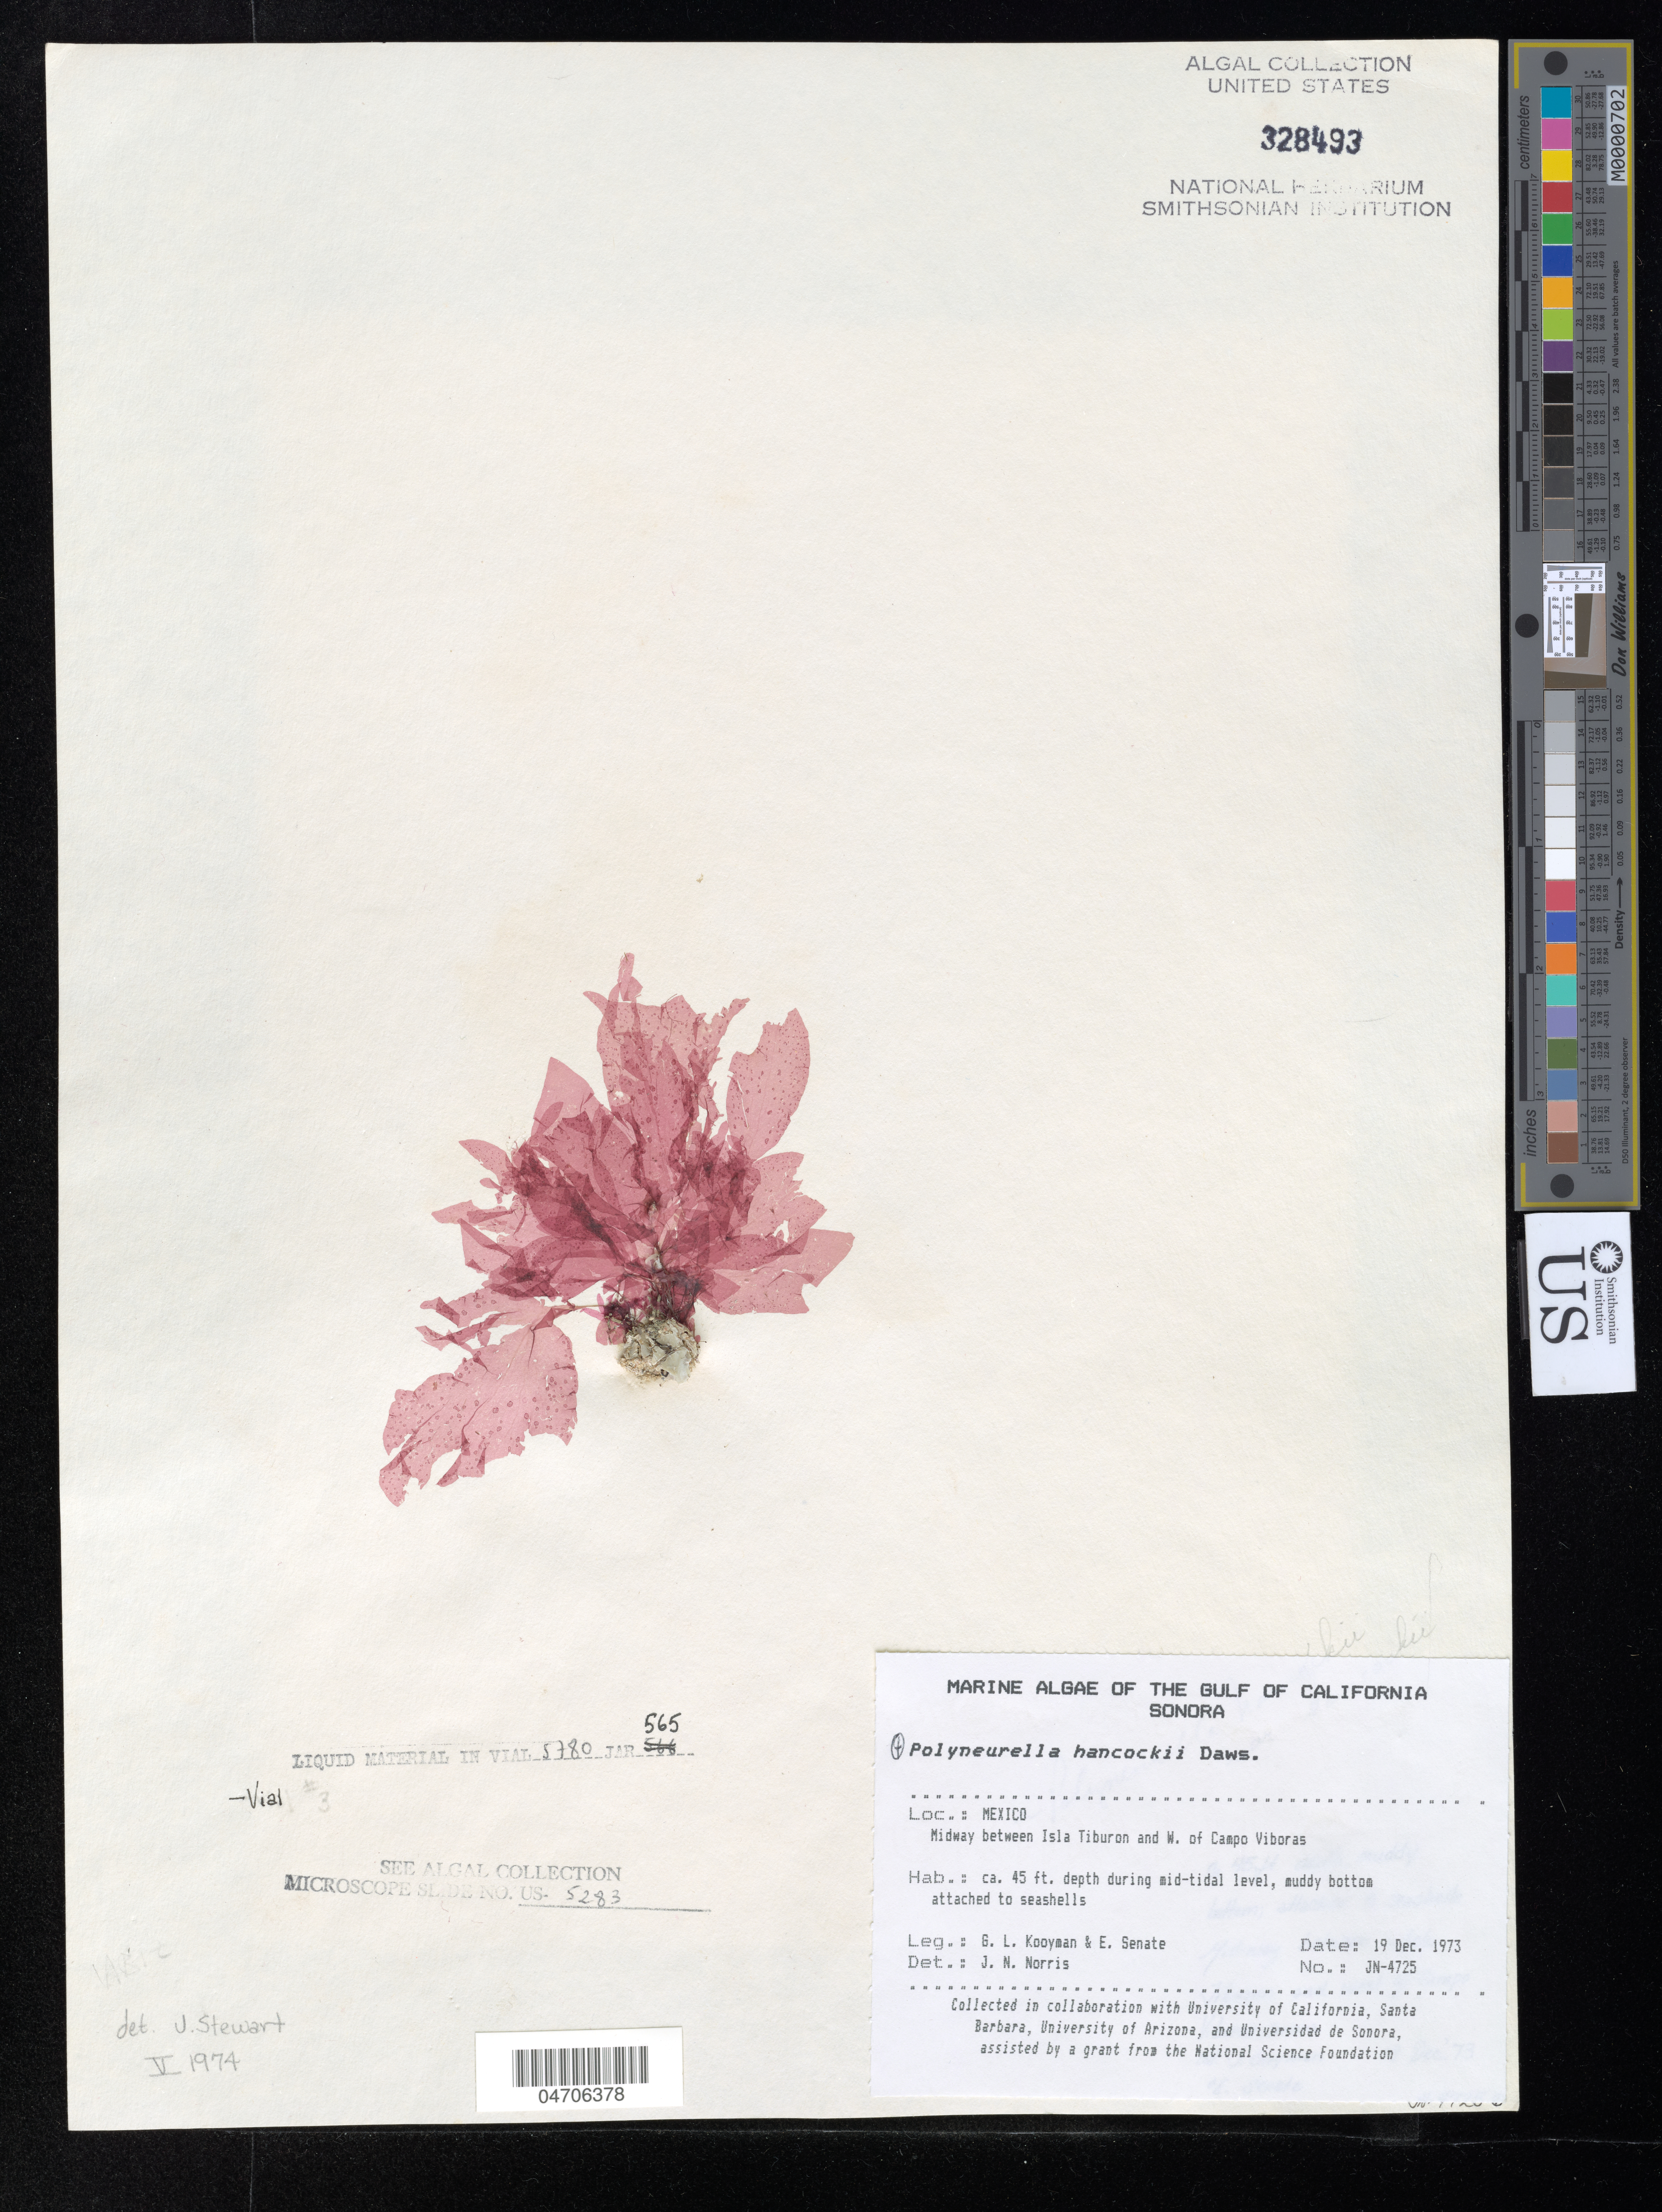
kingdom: Plantae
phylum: Rhodophyta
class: Florideophyceae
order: Ceramiales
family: Delesseriaceae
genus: Polyneurella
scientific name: Polyneurella hancockii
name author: E.Y. Dawson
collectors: G. Kooyman & E. Senate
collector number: JN-4725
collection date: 1973-12-19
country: Mexico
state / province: Sonora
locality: The Gulf of California. Midway between Isla Tiburon and W. of Campo Viboras.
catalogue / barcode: US 328493